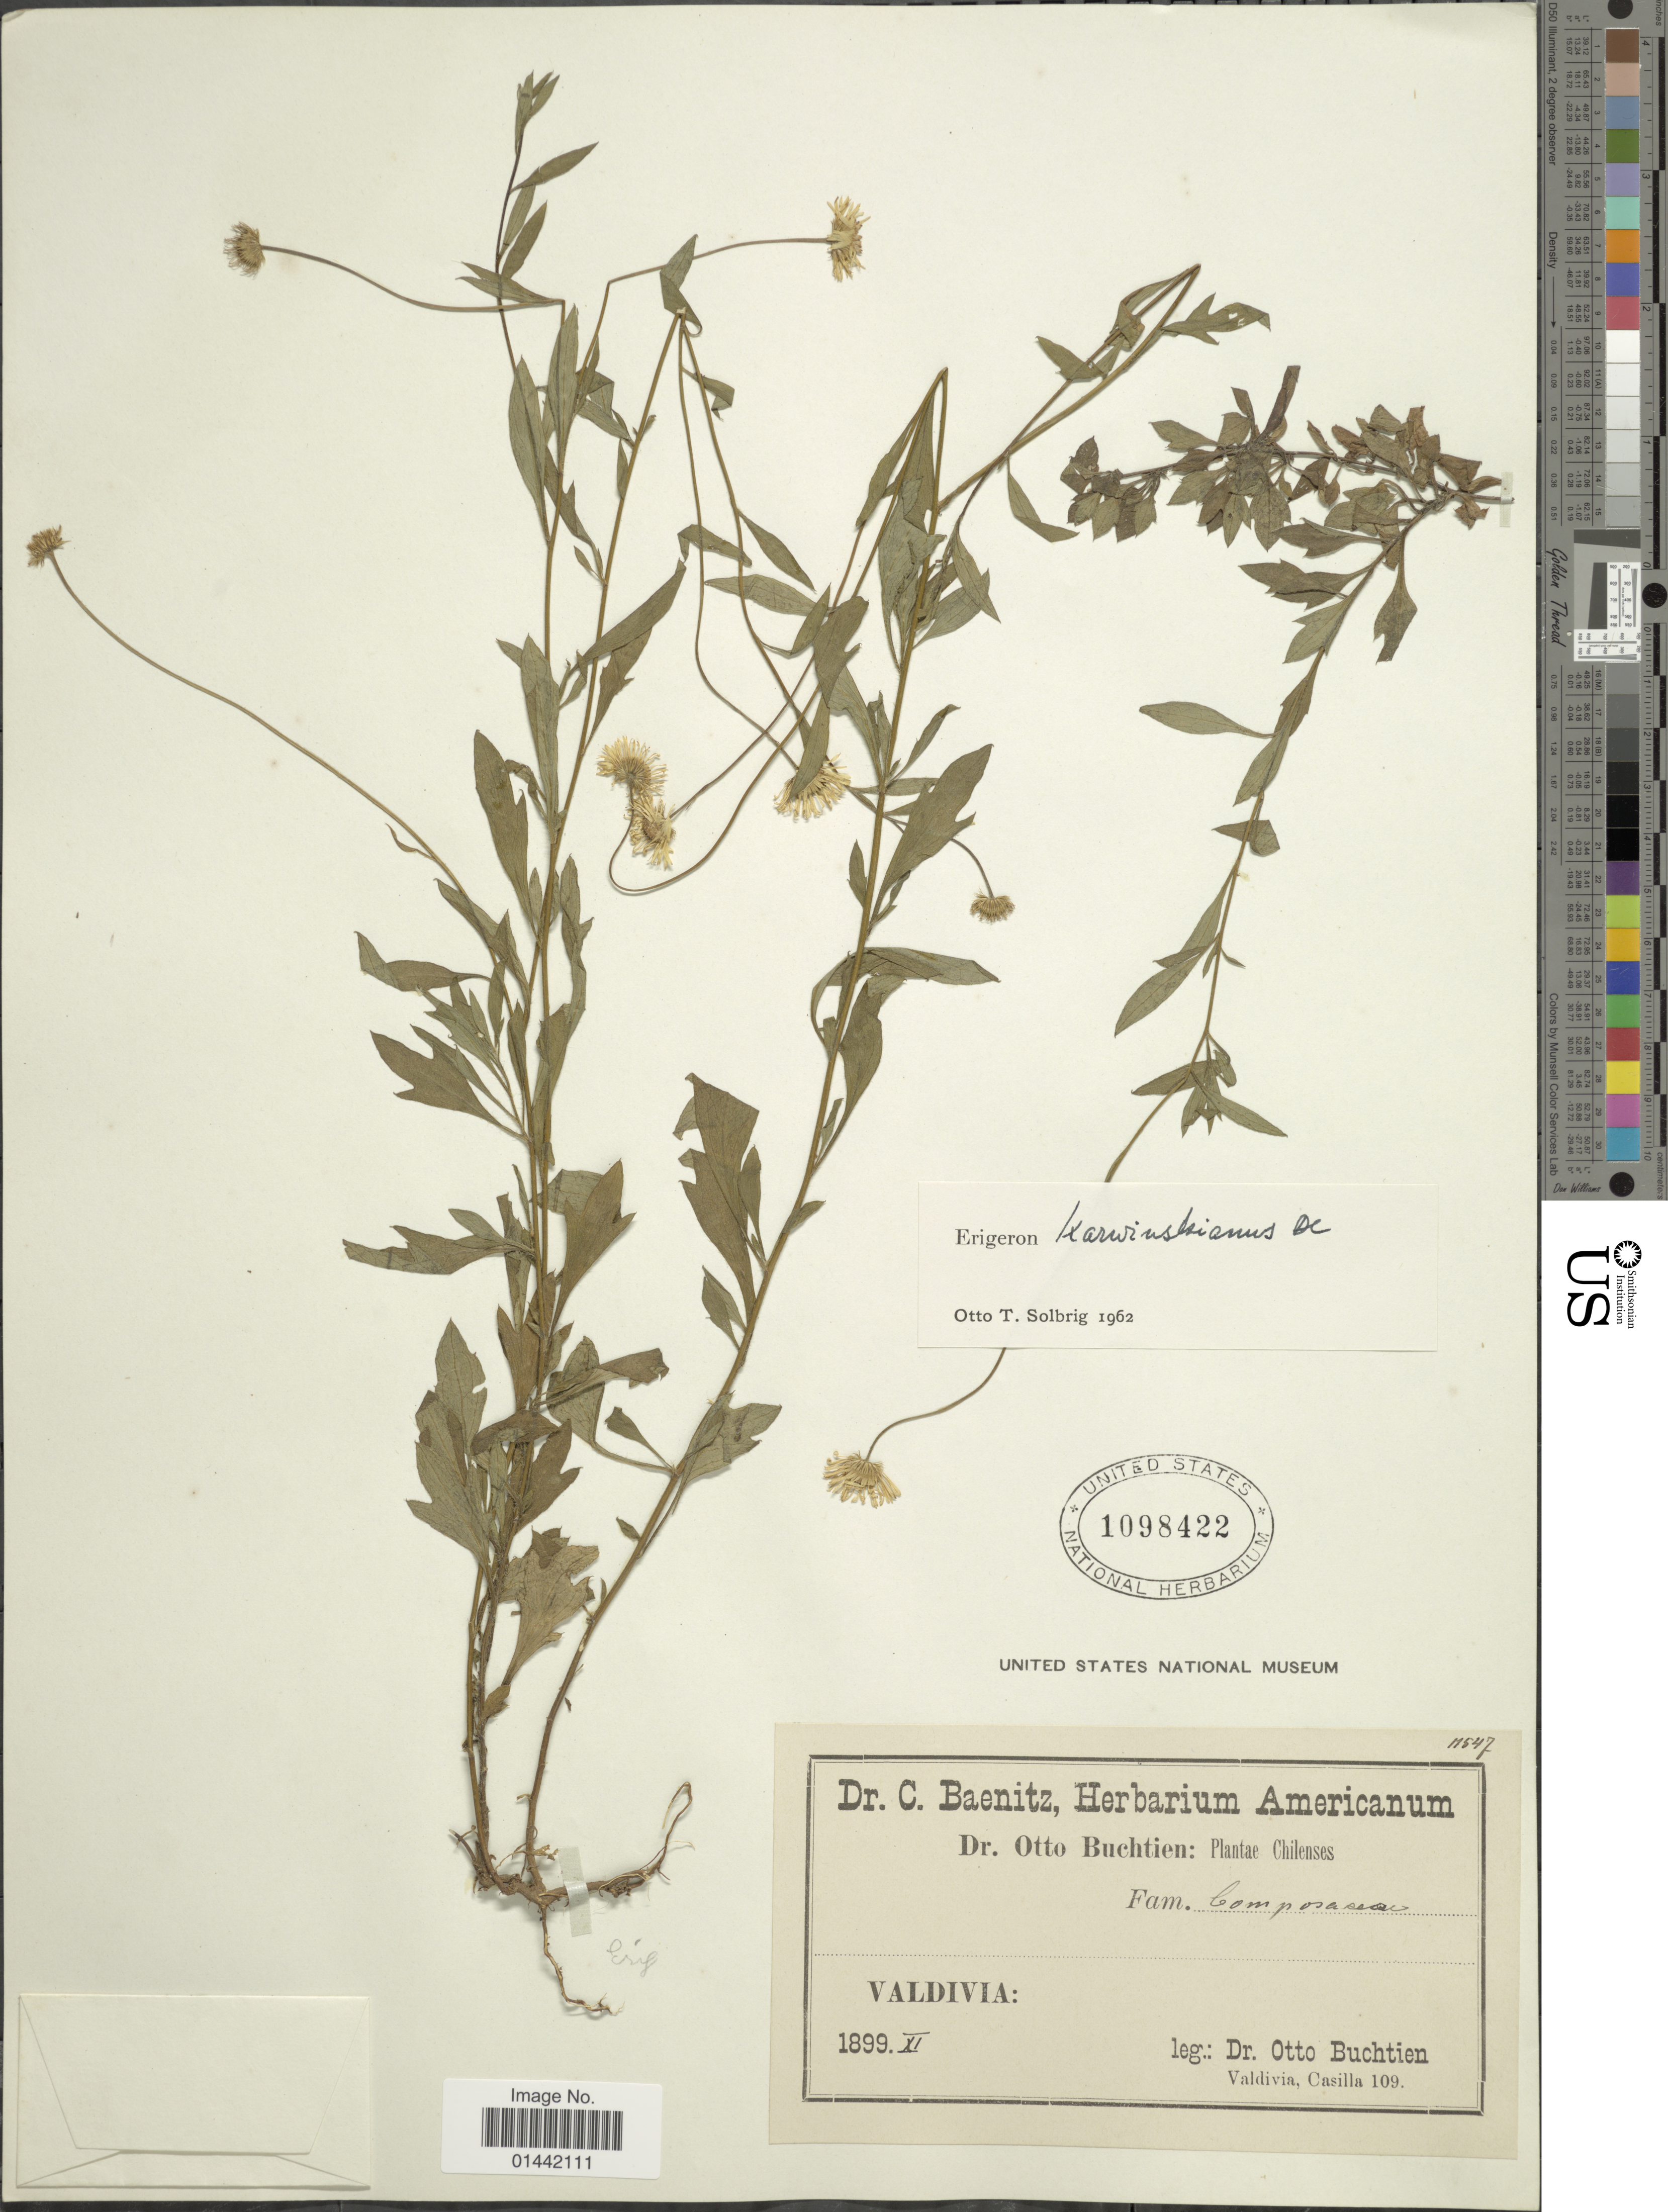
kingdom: Plantae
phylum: Tracheophyta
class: Magnoliopsida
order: Asterales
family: Asteraceae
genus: Erigeron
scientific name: Erigeron karvinskianus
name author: DC.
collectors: O. Buchtien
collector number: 11547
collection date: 1899-11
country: Chile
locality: Valdivia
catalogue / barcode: US 1098422